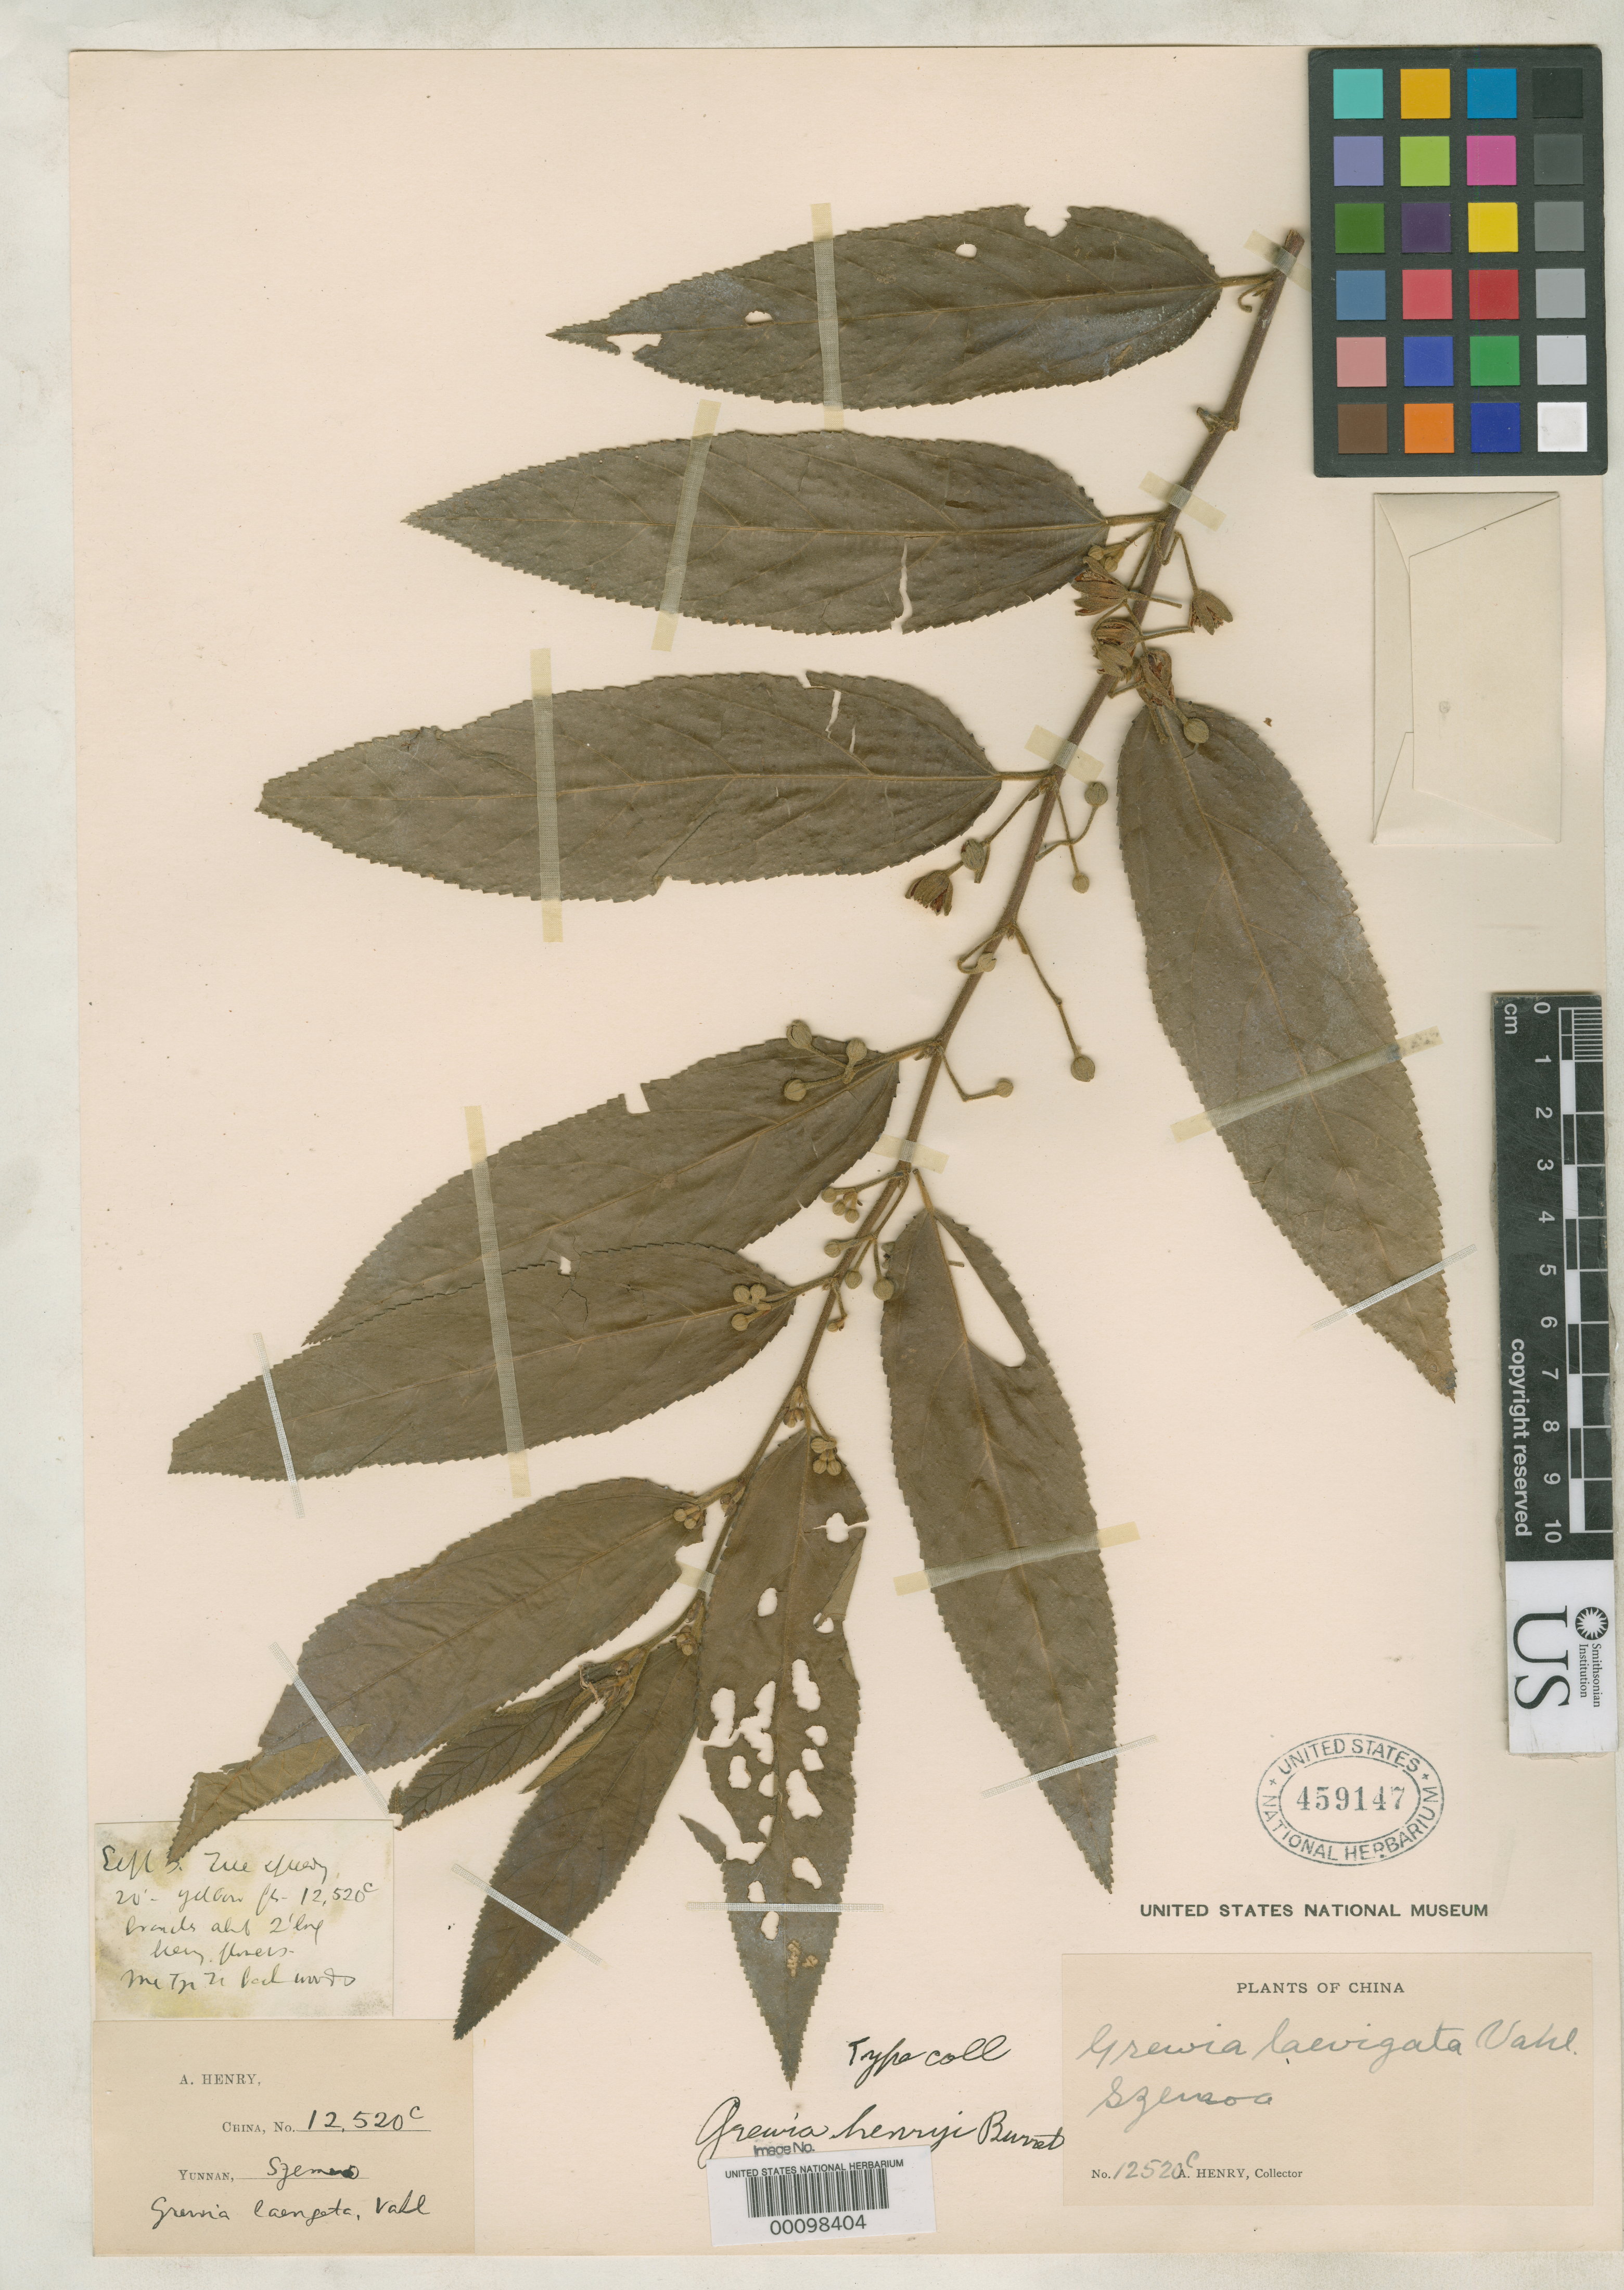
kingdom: Plantae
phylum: Tracheophyta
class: Magnoliopsida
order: Malvales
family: Malvaceae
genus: Grewia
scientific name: Grewia henryi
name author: Burret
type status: Isotype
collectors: A. Henry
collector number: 12520 C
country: China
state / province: Yunnan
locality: Szemao.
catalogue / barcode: US 459147